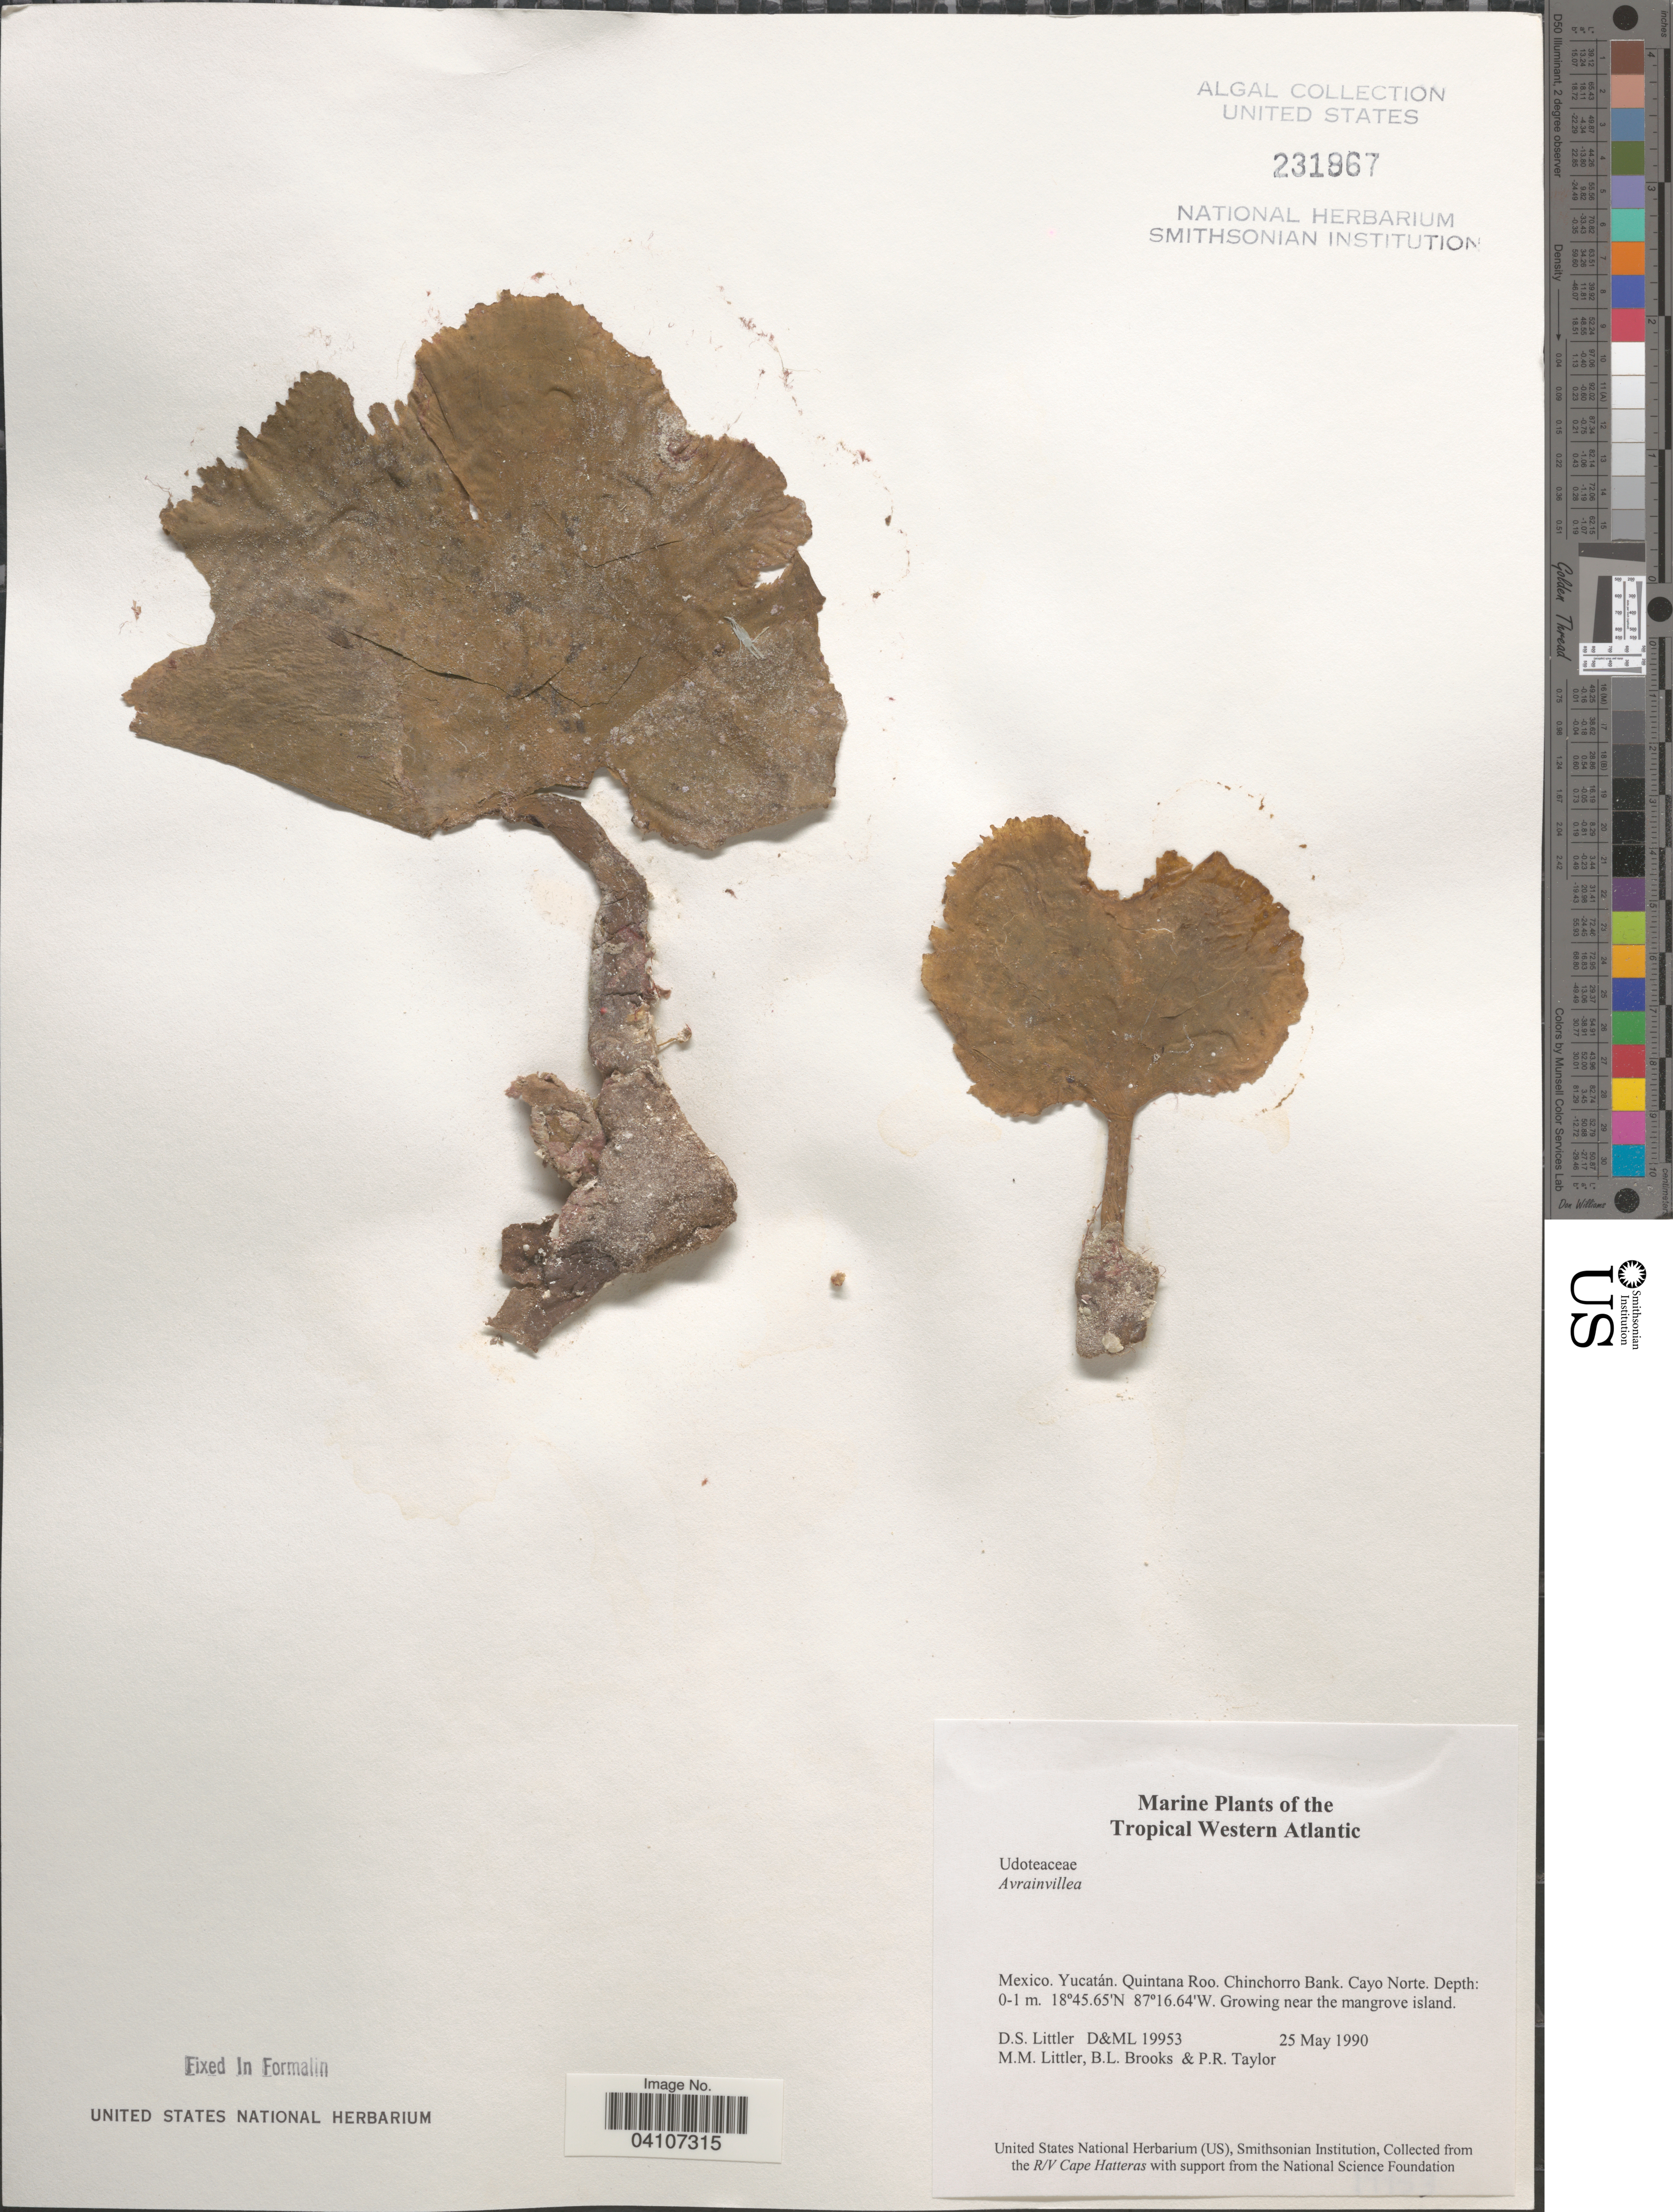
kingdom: Plantae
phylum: Chlorophyta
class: Ulvophyceae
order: Bryopsidales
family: Dichotomosiphonaceae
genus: Avrainvillea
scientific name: Avrainvillea sp.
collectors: D. S. Littler, B. Brooks & P. R. Taylor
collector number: D&ML19953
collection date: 1990-05-25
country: Mexico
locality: Tropical Western Atlantic. Yucatán. Quintana Roo. Chinchorro Bank. Cayo Centro. Near the mangrove island.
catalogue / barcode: US 231967